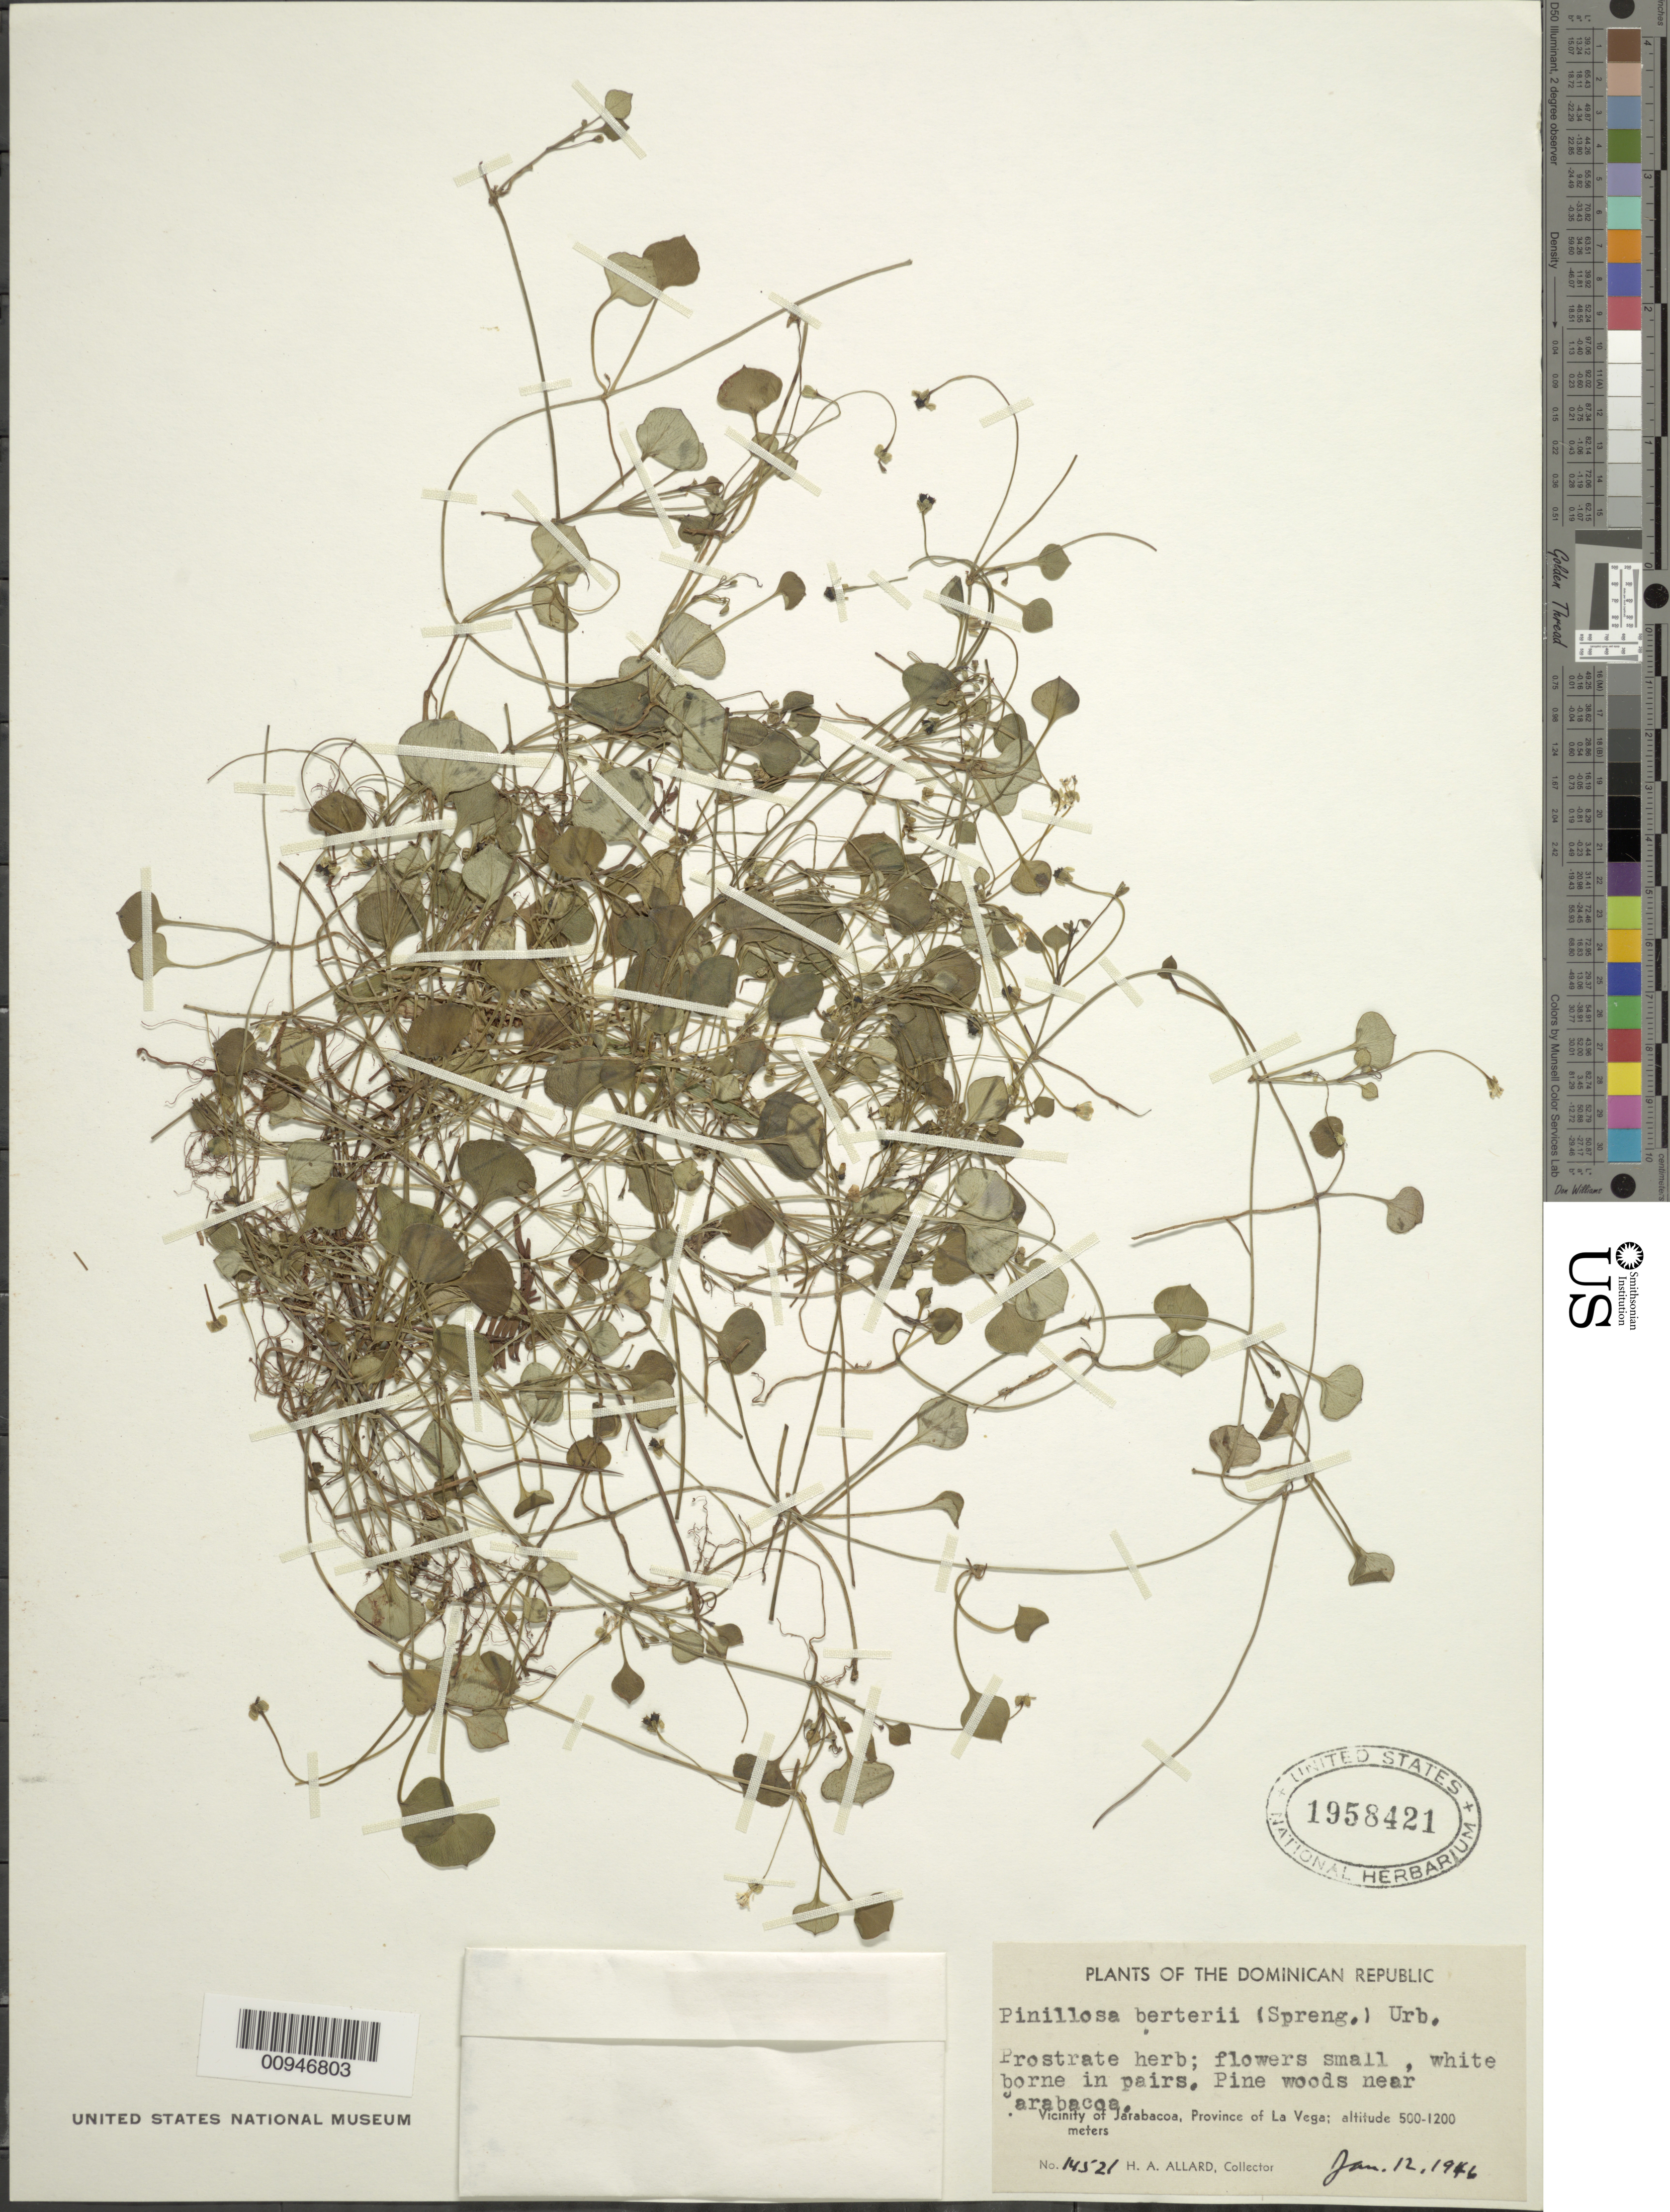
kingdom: Plantae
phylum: Tracheophyta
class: Magnoliopsida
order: Asterales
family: Asteraceae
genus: Pinillosia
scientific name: Pinillosia berteri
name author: (Spreng.) Urb.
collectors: H. A. Allard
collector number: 14521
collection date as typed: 12 Jan 1946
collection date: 1946-01-12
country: Dominican Republic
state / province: La Vega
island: Hispaniola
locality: Vicinity of Jarabacoa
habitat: Pine woods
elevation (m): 500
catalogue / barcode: US 1958421